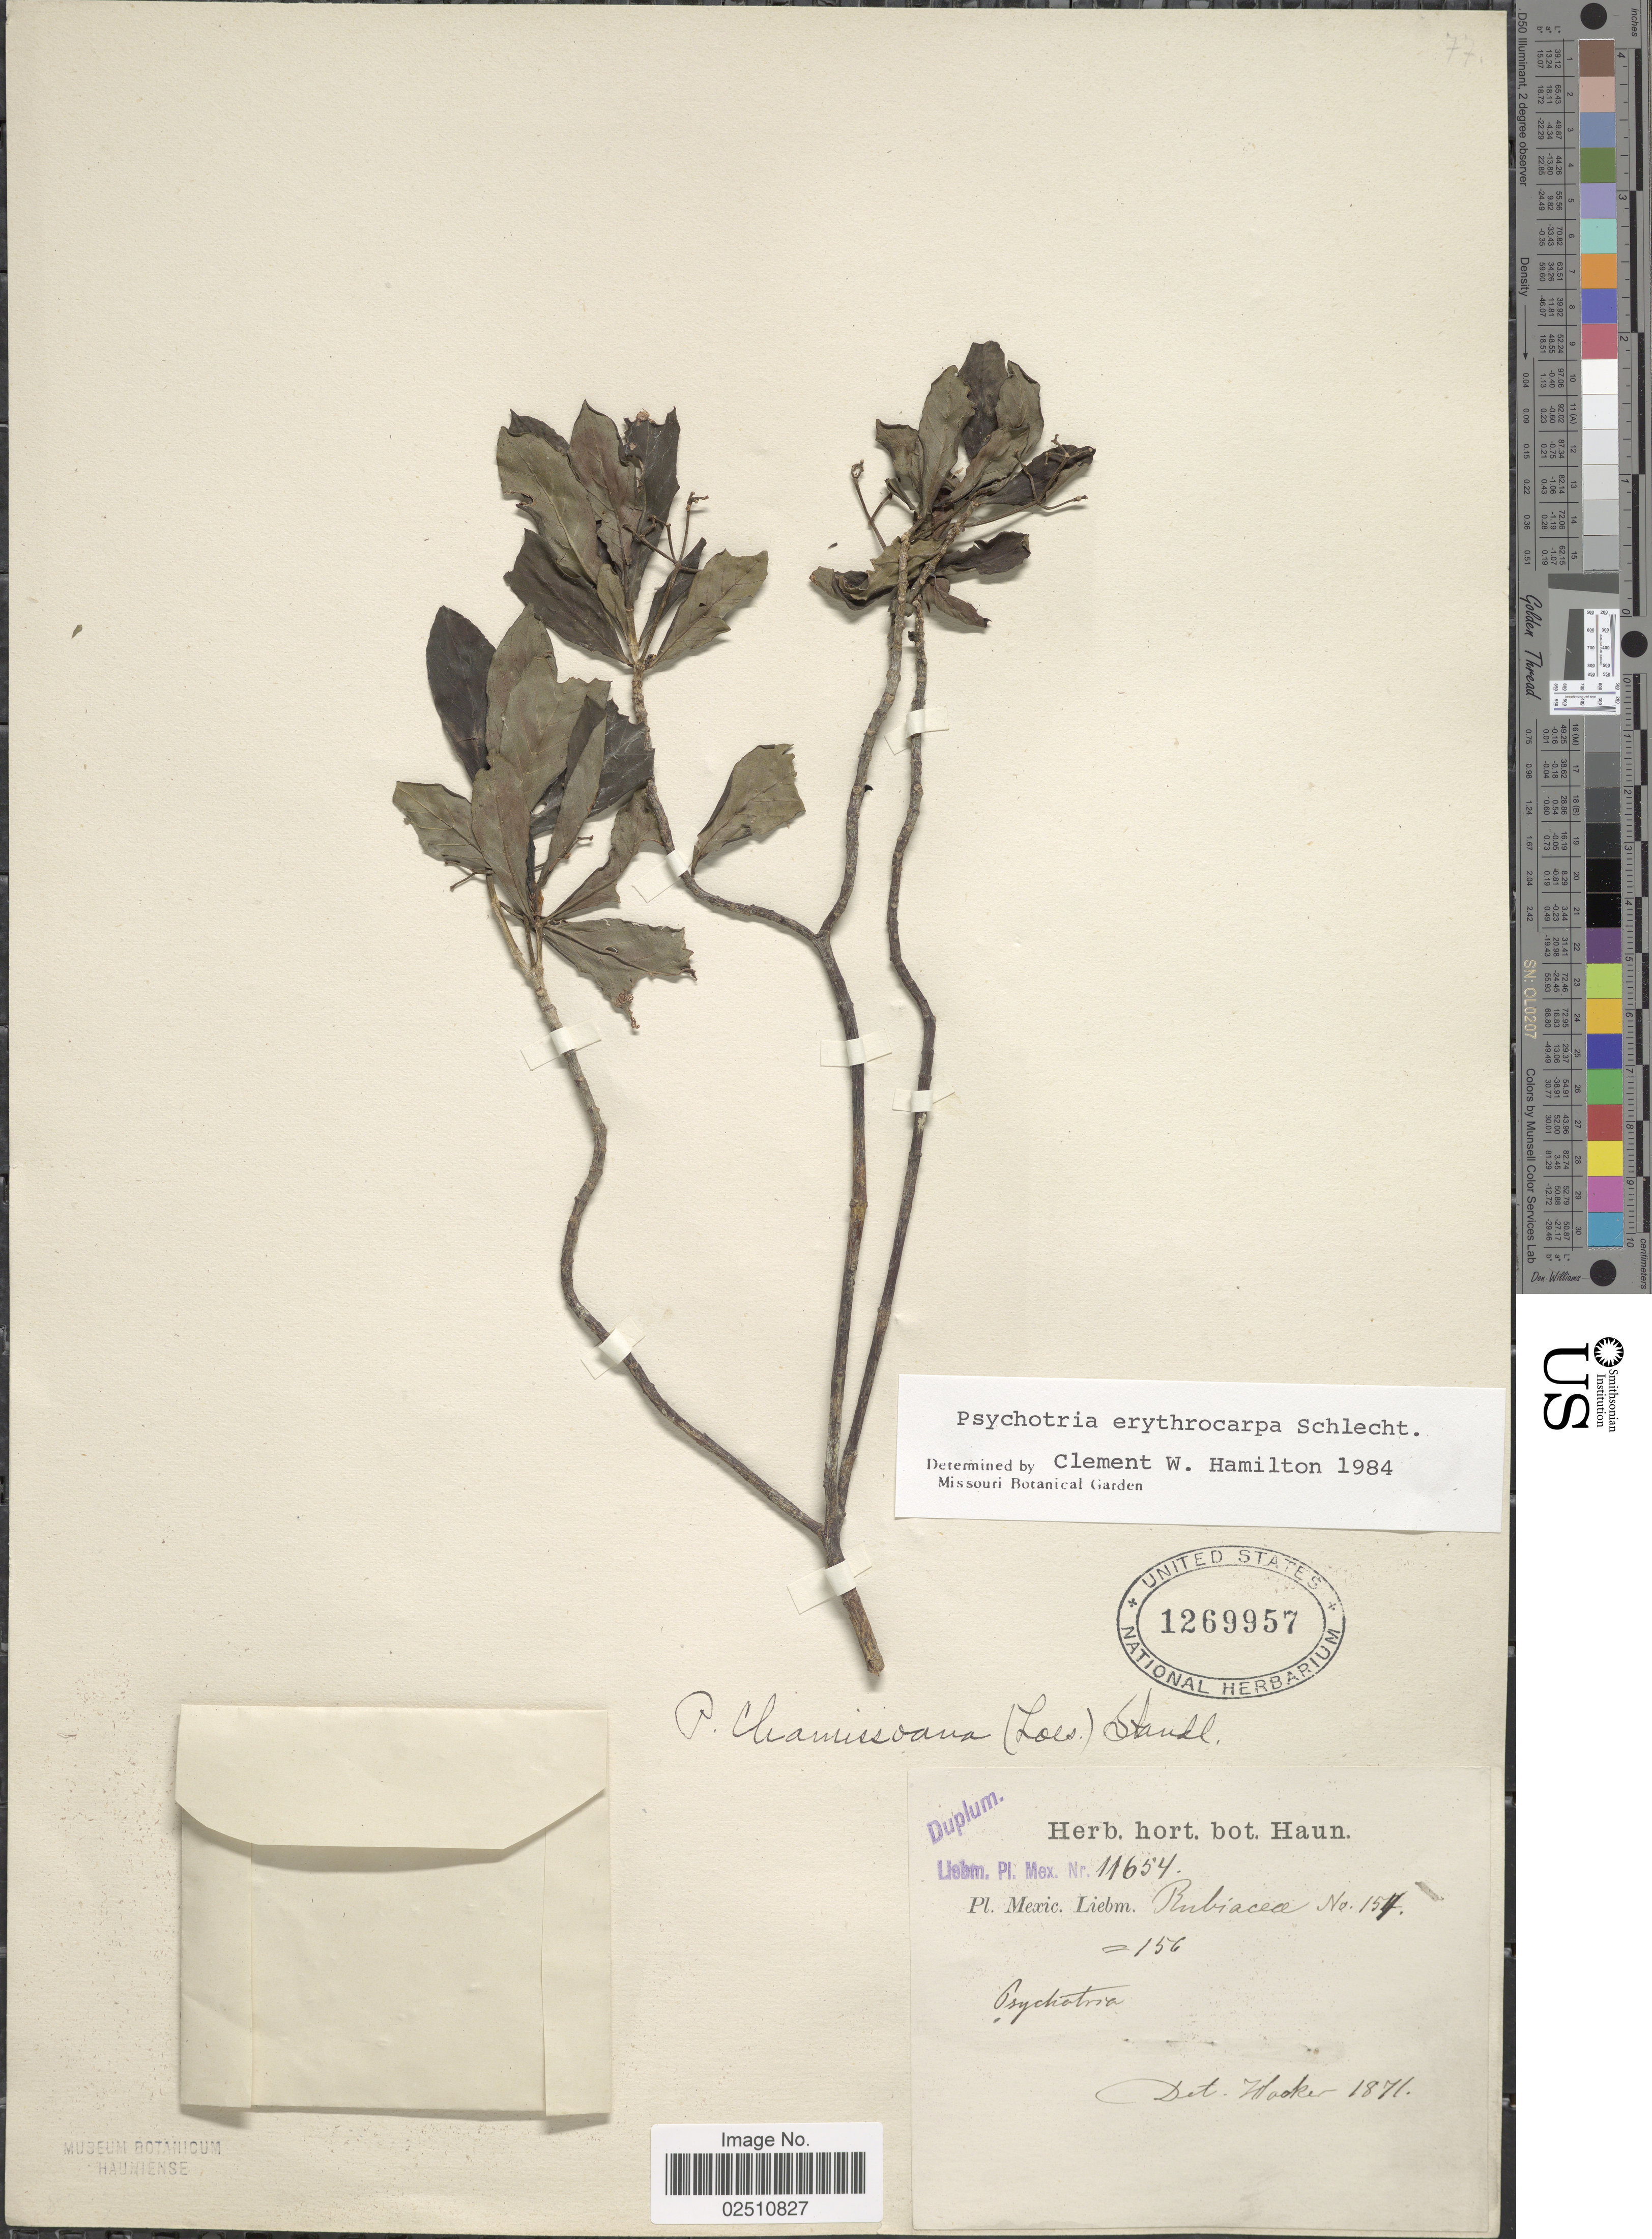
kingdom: Plantae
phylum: Tracheophyta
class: Magnoliopsida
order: Gentianales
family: Rubiaceae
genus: Psychotria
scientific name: Psychotria erythrocarpa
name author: Schltdl.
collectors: Liebmann, --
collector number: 11654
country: Mexico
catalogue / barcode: US 1269957